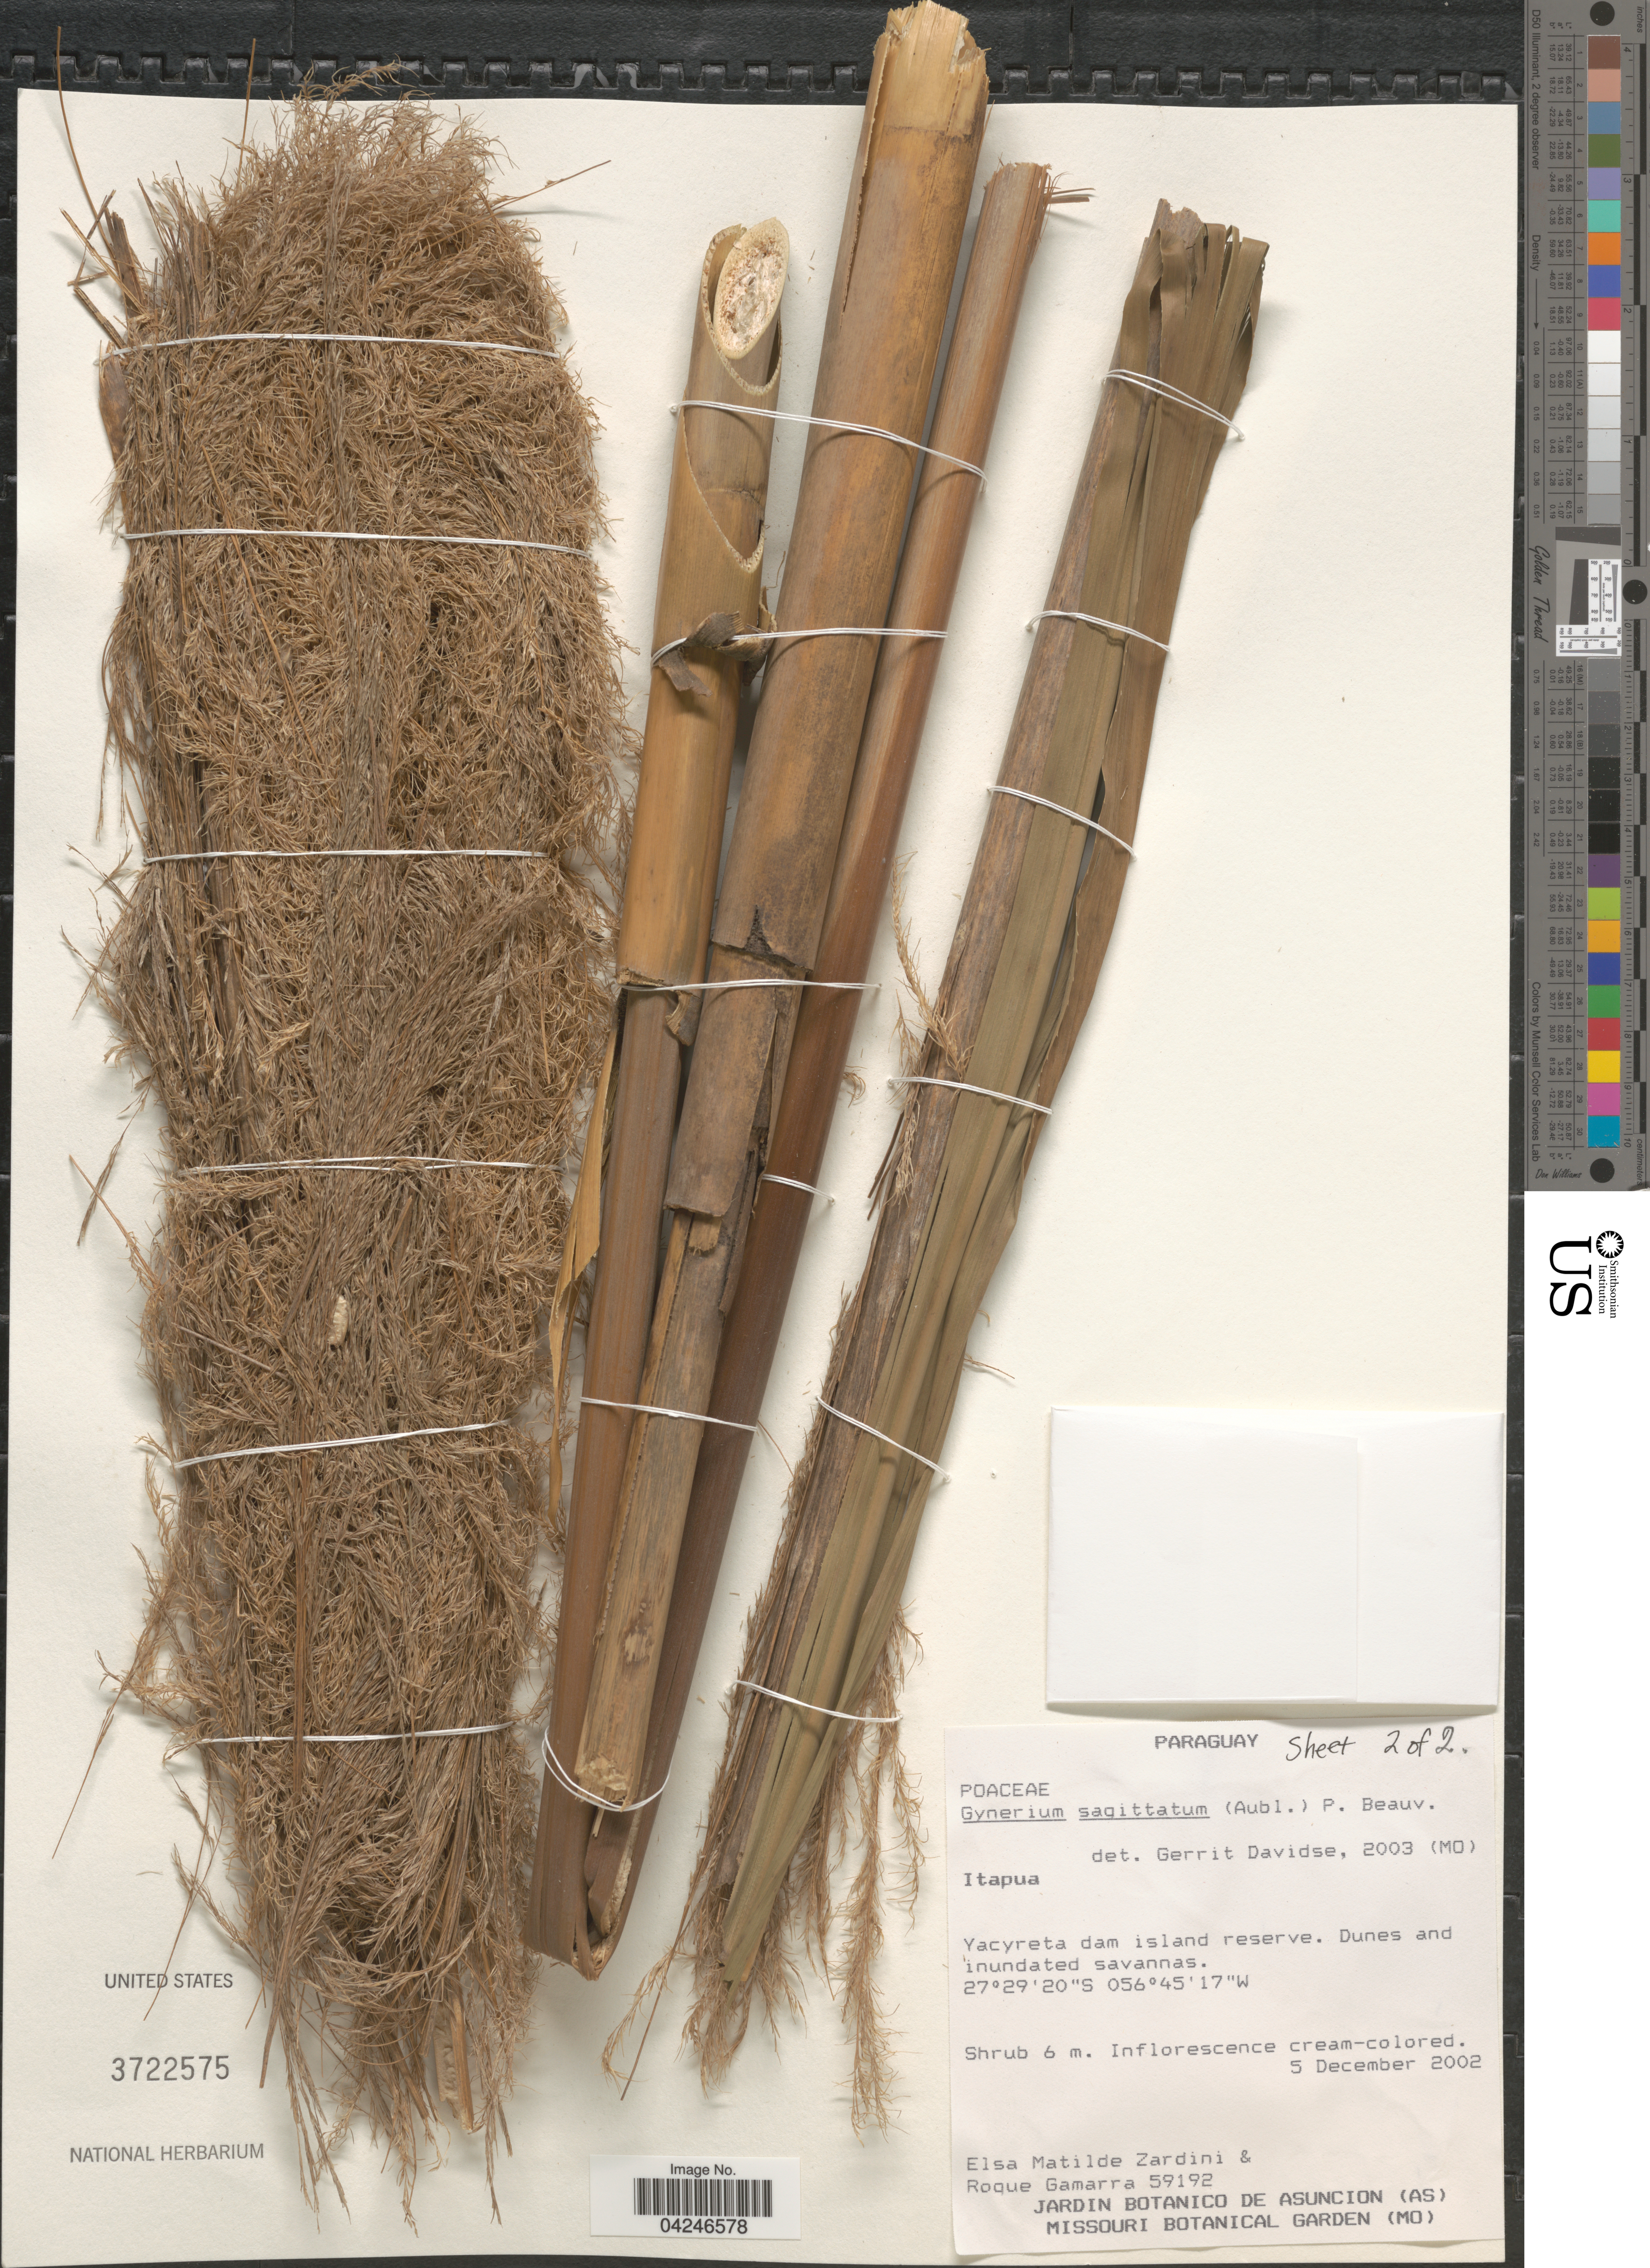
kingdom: Plantae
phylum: Tracheophyta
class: Liliopsida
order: Poales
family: Poaceae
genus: Gynerium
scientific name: Gynerium sagittatum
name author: (Aubl.) P. Beauv.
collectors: E. M. Zardini & R. Gamarra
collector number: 59192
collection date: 2002-12-05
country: Paraguay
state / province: Itapua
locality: Yacyreta dam island reserve.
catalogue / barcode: US 3722575